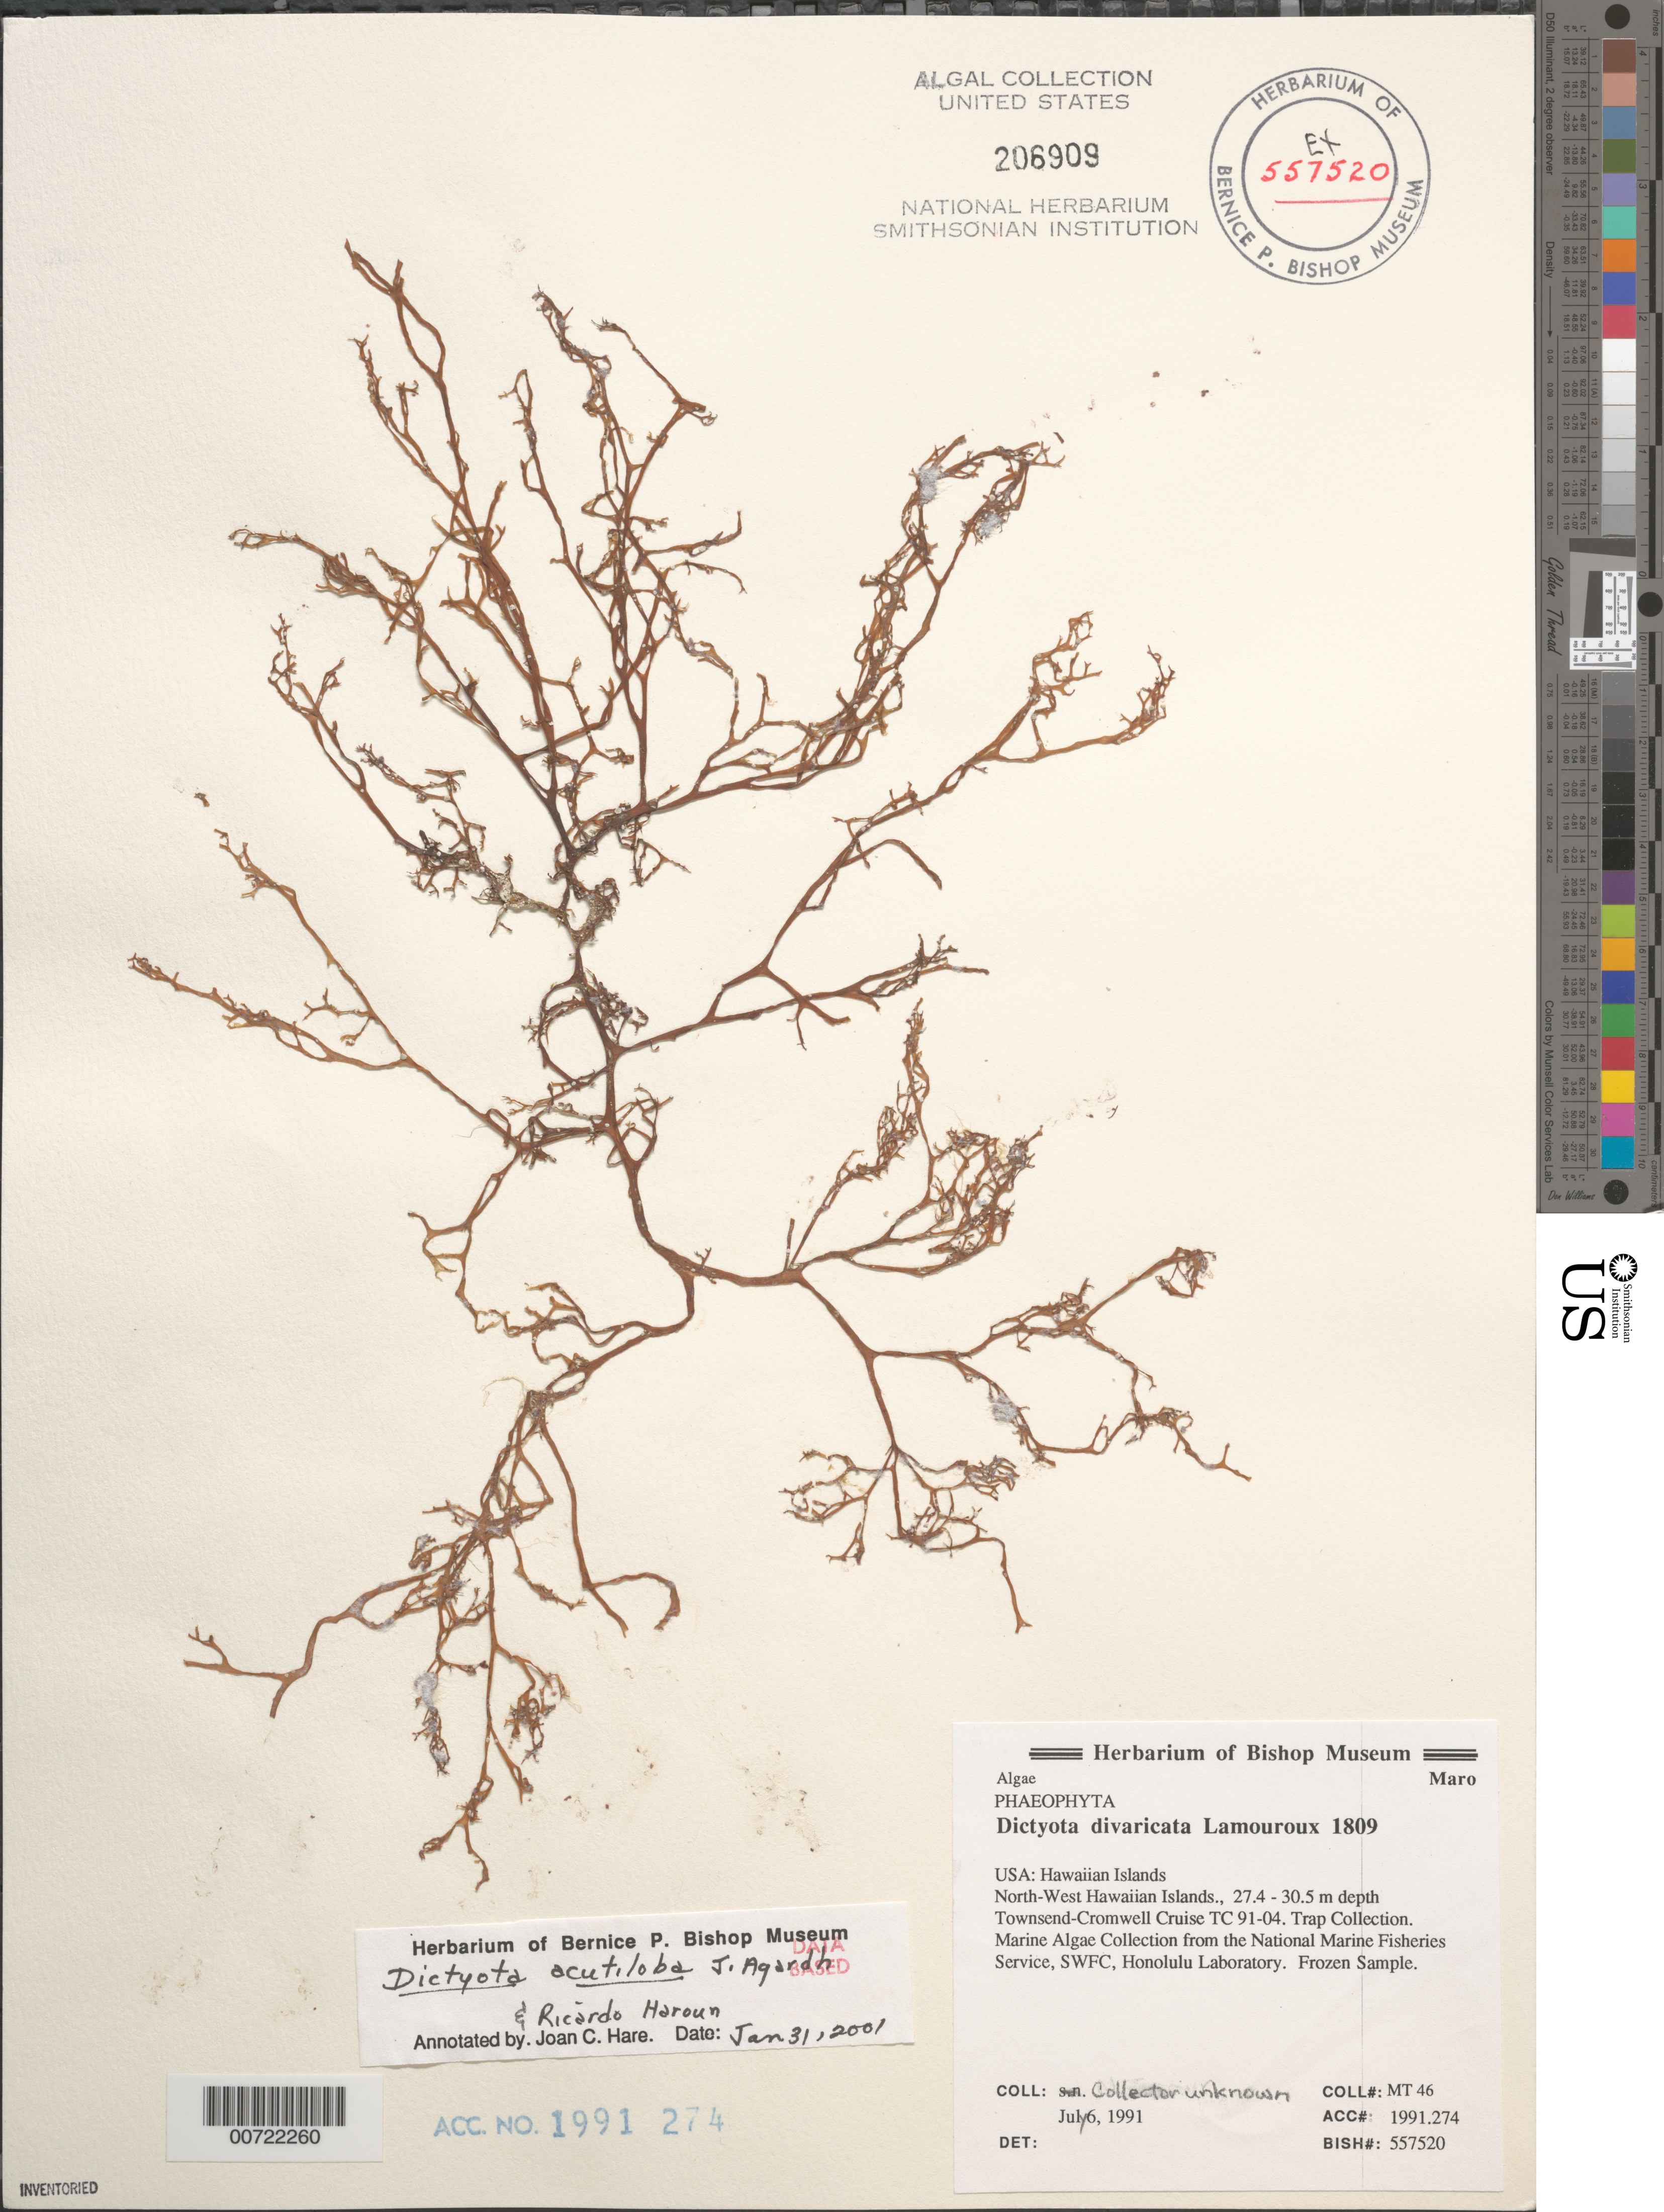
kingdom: Chromista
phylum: Ochrophyta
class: Phaeophyceae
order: Dictyotales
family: Dictyotaceae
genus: Dictyota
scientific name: Dictyota acutiloba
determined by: Hare, Joan C.; Haroun, Ricardo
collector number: MT 46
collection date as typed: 06 Jul 1991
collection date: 1991-07-06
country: United States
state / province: Hawaii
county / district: Honolulu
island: Maro Reef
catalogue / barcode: US 206909